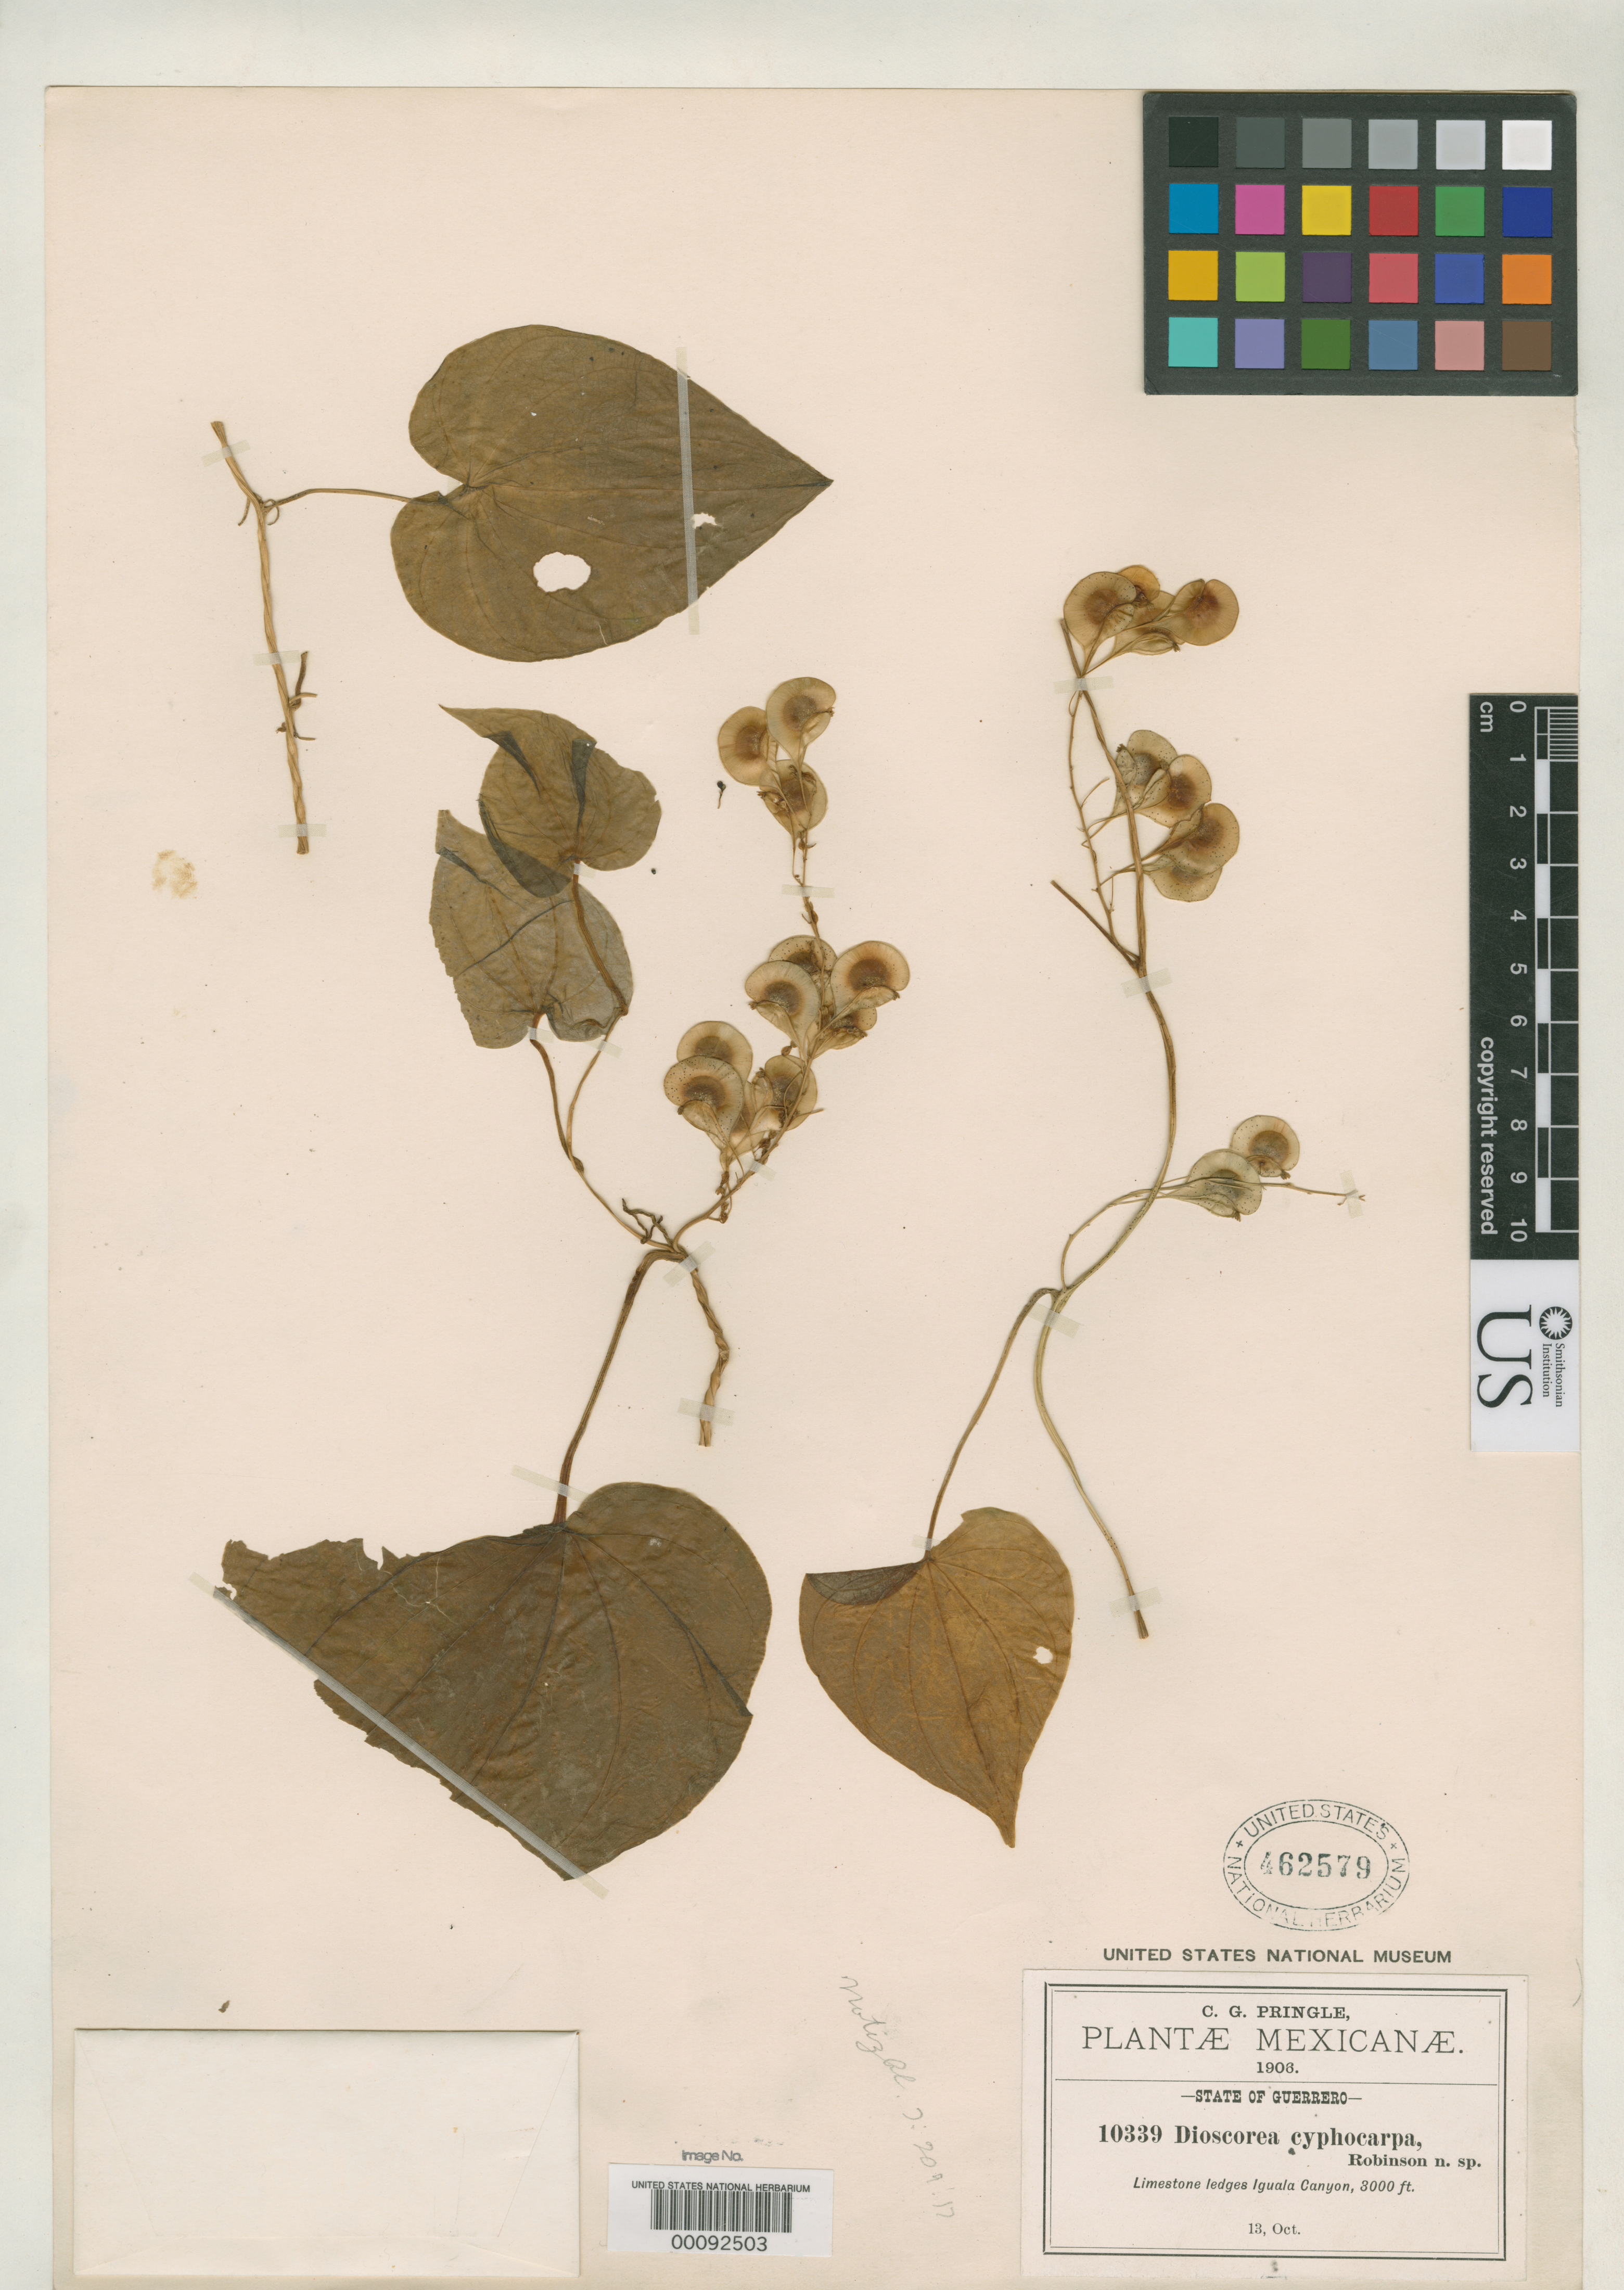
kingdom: Plantae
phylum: Tracheophyta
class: Liliopsida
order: Dioscoreales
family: Dioscoreaceae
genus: Dioscorea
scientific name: Dioscorea cyphocarpa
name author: B.L. Rob. ex R. Knuth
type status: Isotype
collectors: C. G. Pringle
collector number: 10339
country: Mexico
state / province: Guerrero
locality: Iguala Canyon.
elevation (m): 900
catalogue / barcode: US 462579